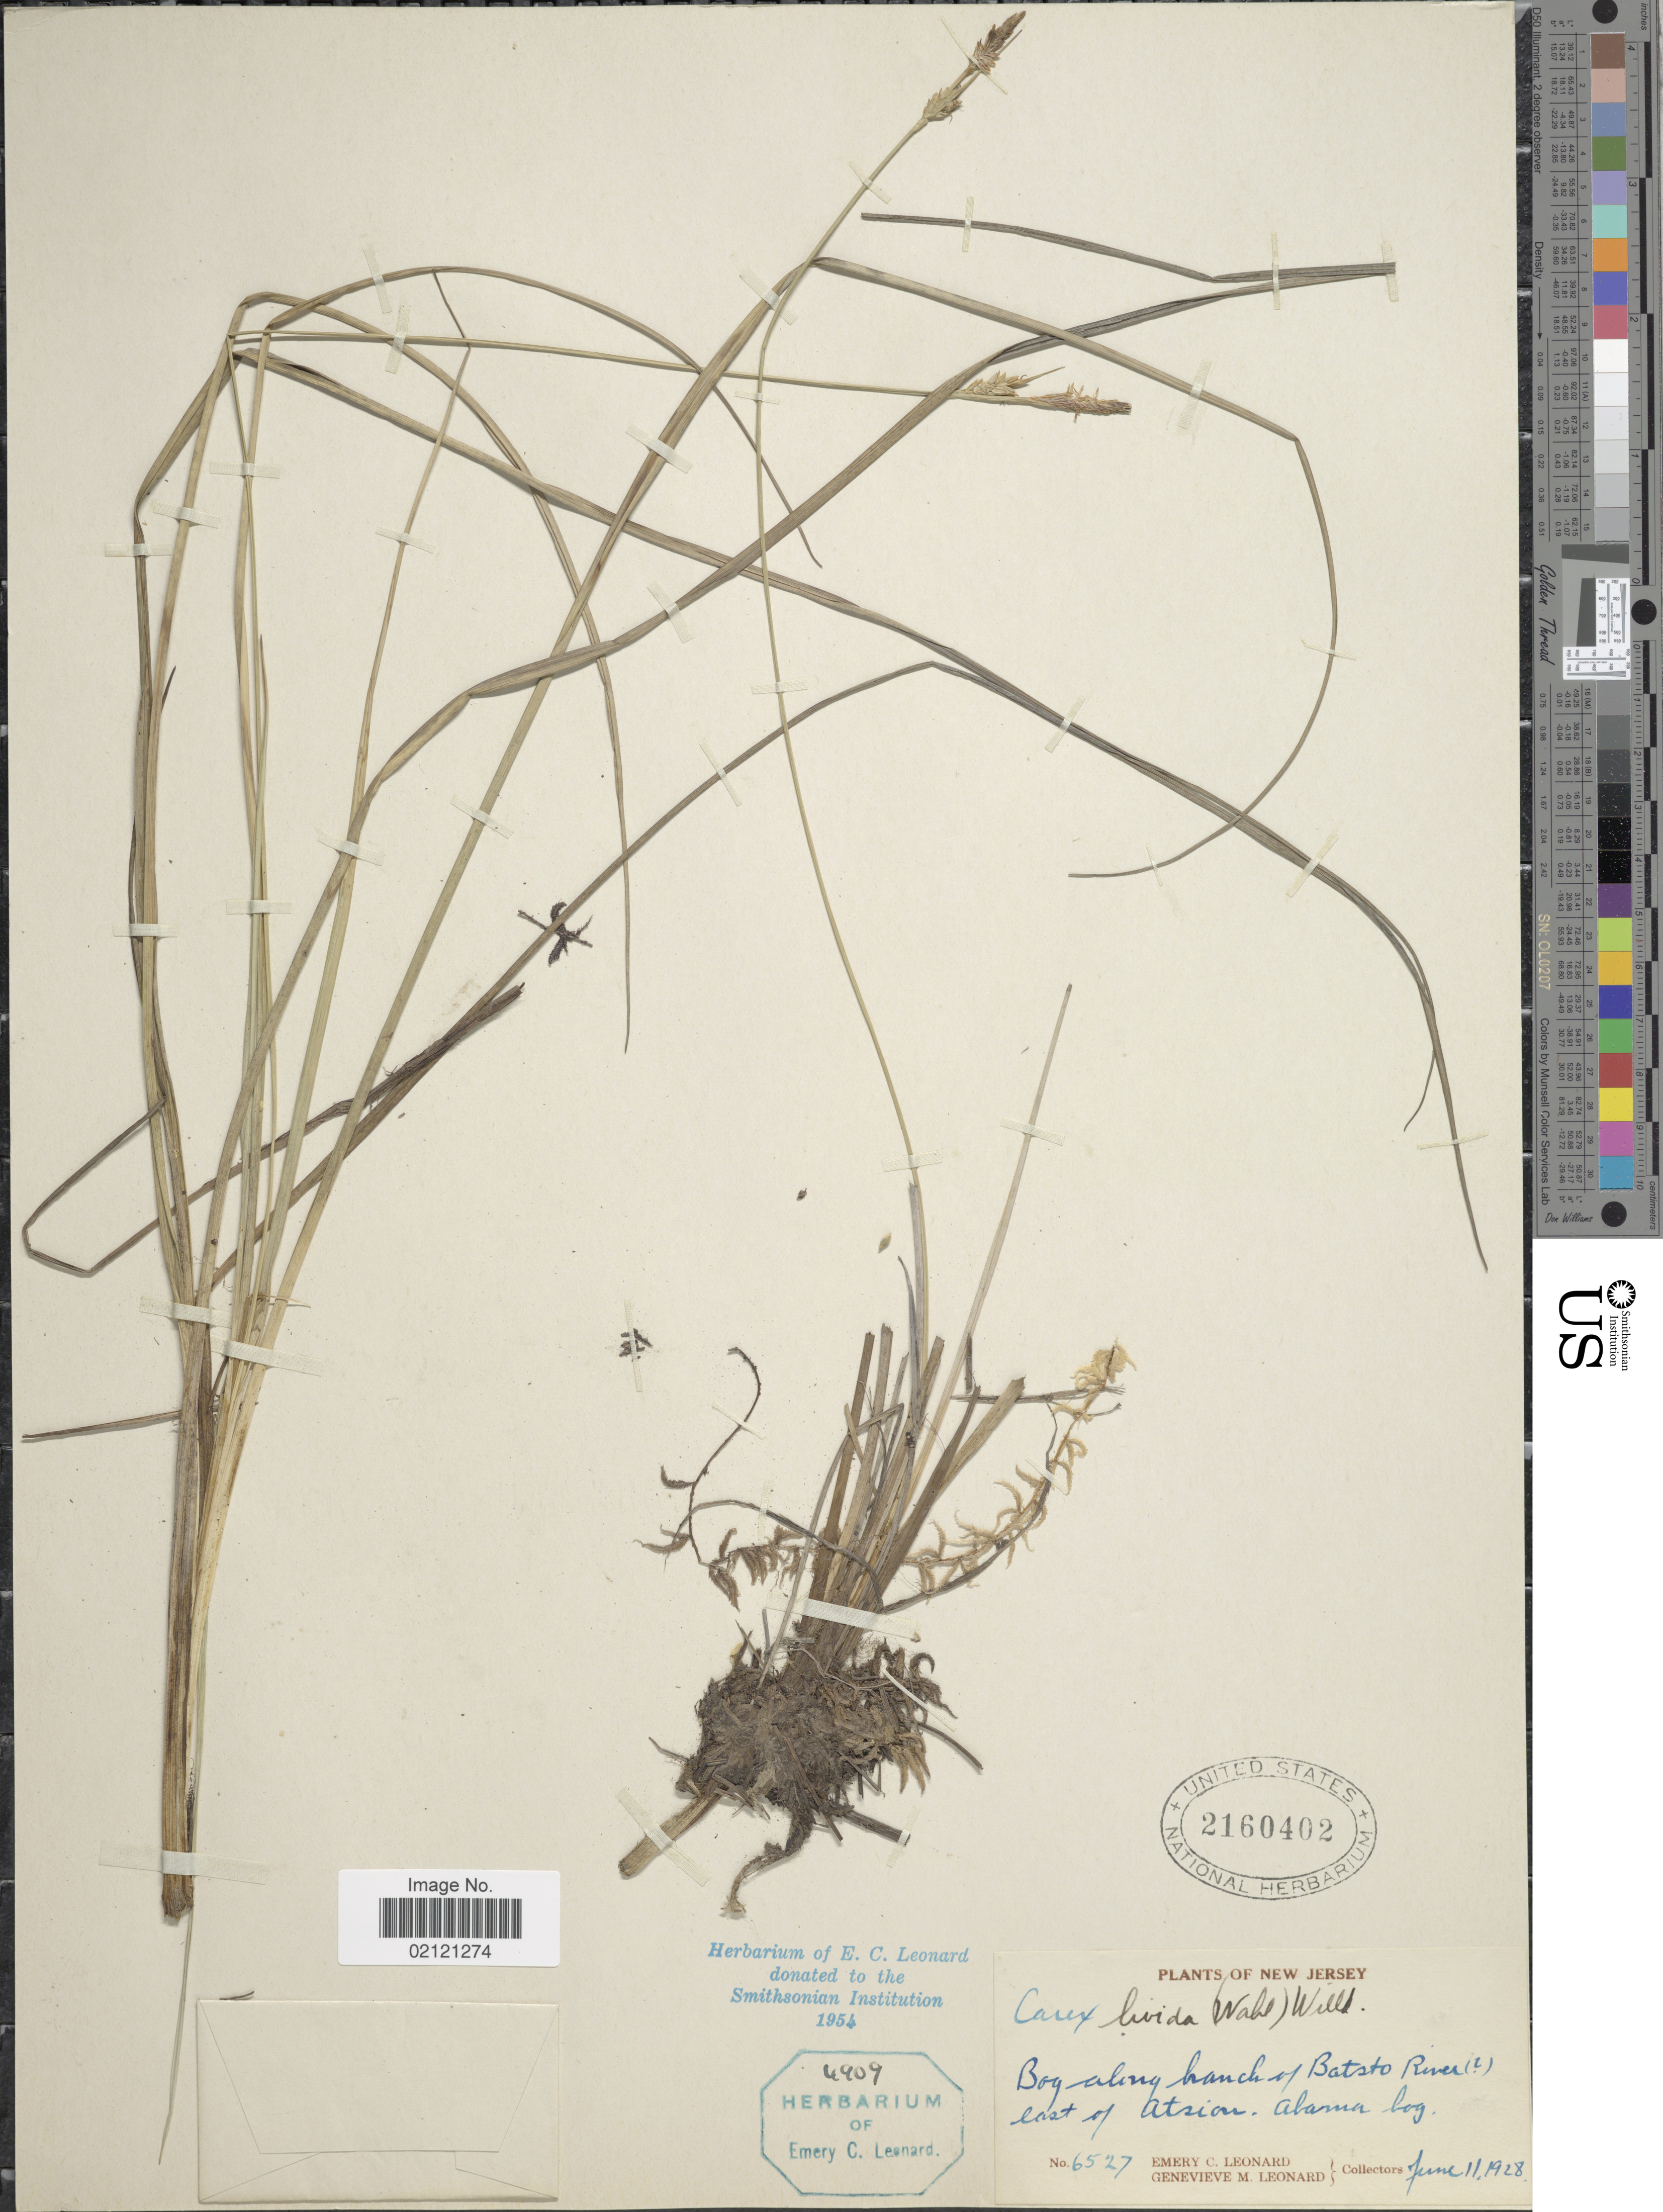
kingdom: Plantae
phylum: Tracheophyta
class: Liliopsida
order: Poales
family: Cyperaceae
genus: Carex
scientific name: Carex livida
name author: (Wahlenb.) Willd.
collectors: E. C. Leonard & G. M. Leonard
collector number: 6527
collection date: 1928-06-11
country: United States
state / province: New Jersey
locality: Bog along branch of Batsto River, east of Atsion, Alama bog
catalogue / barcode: US 2160402